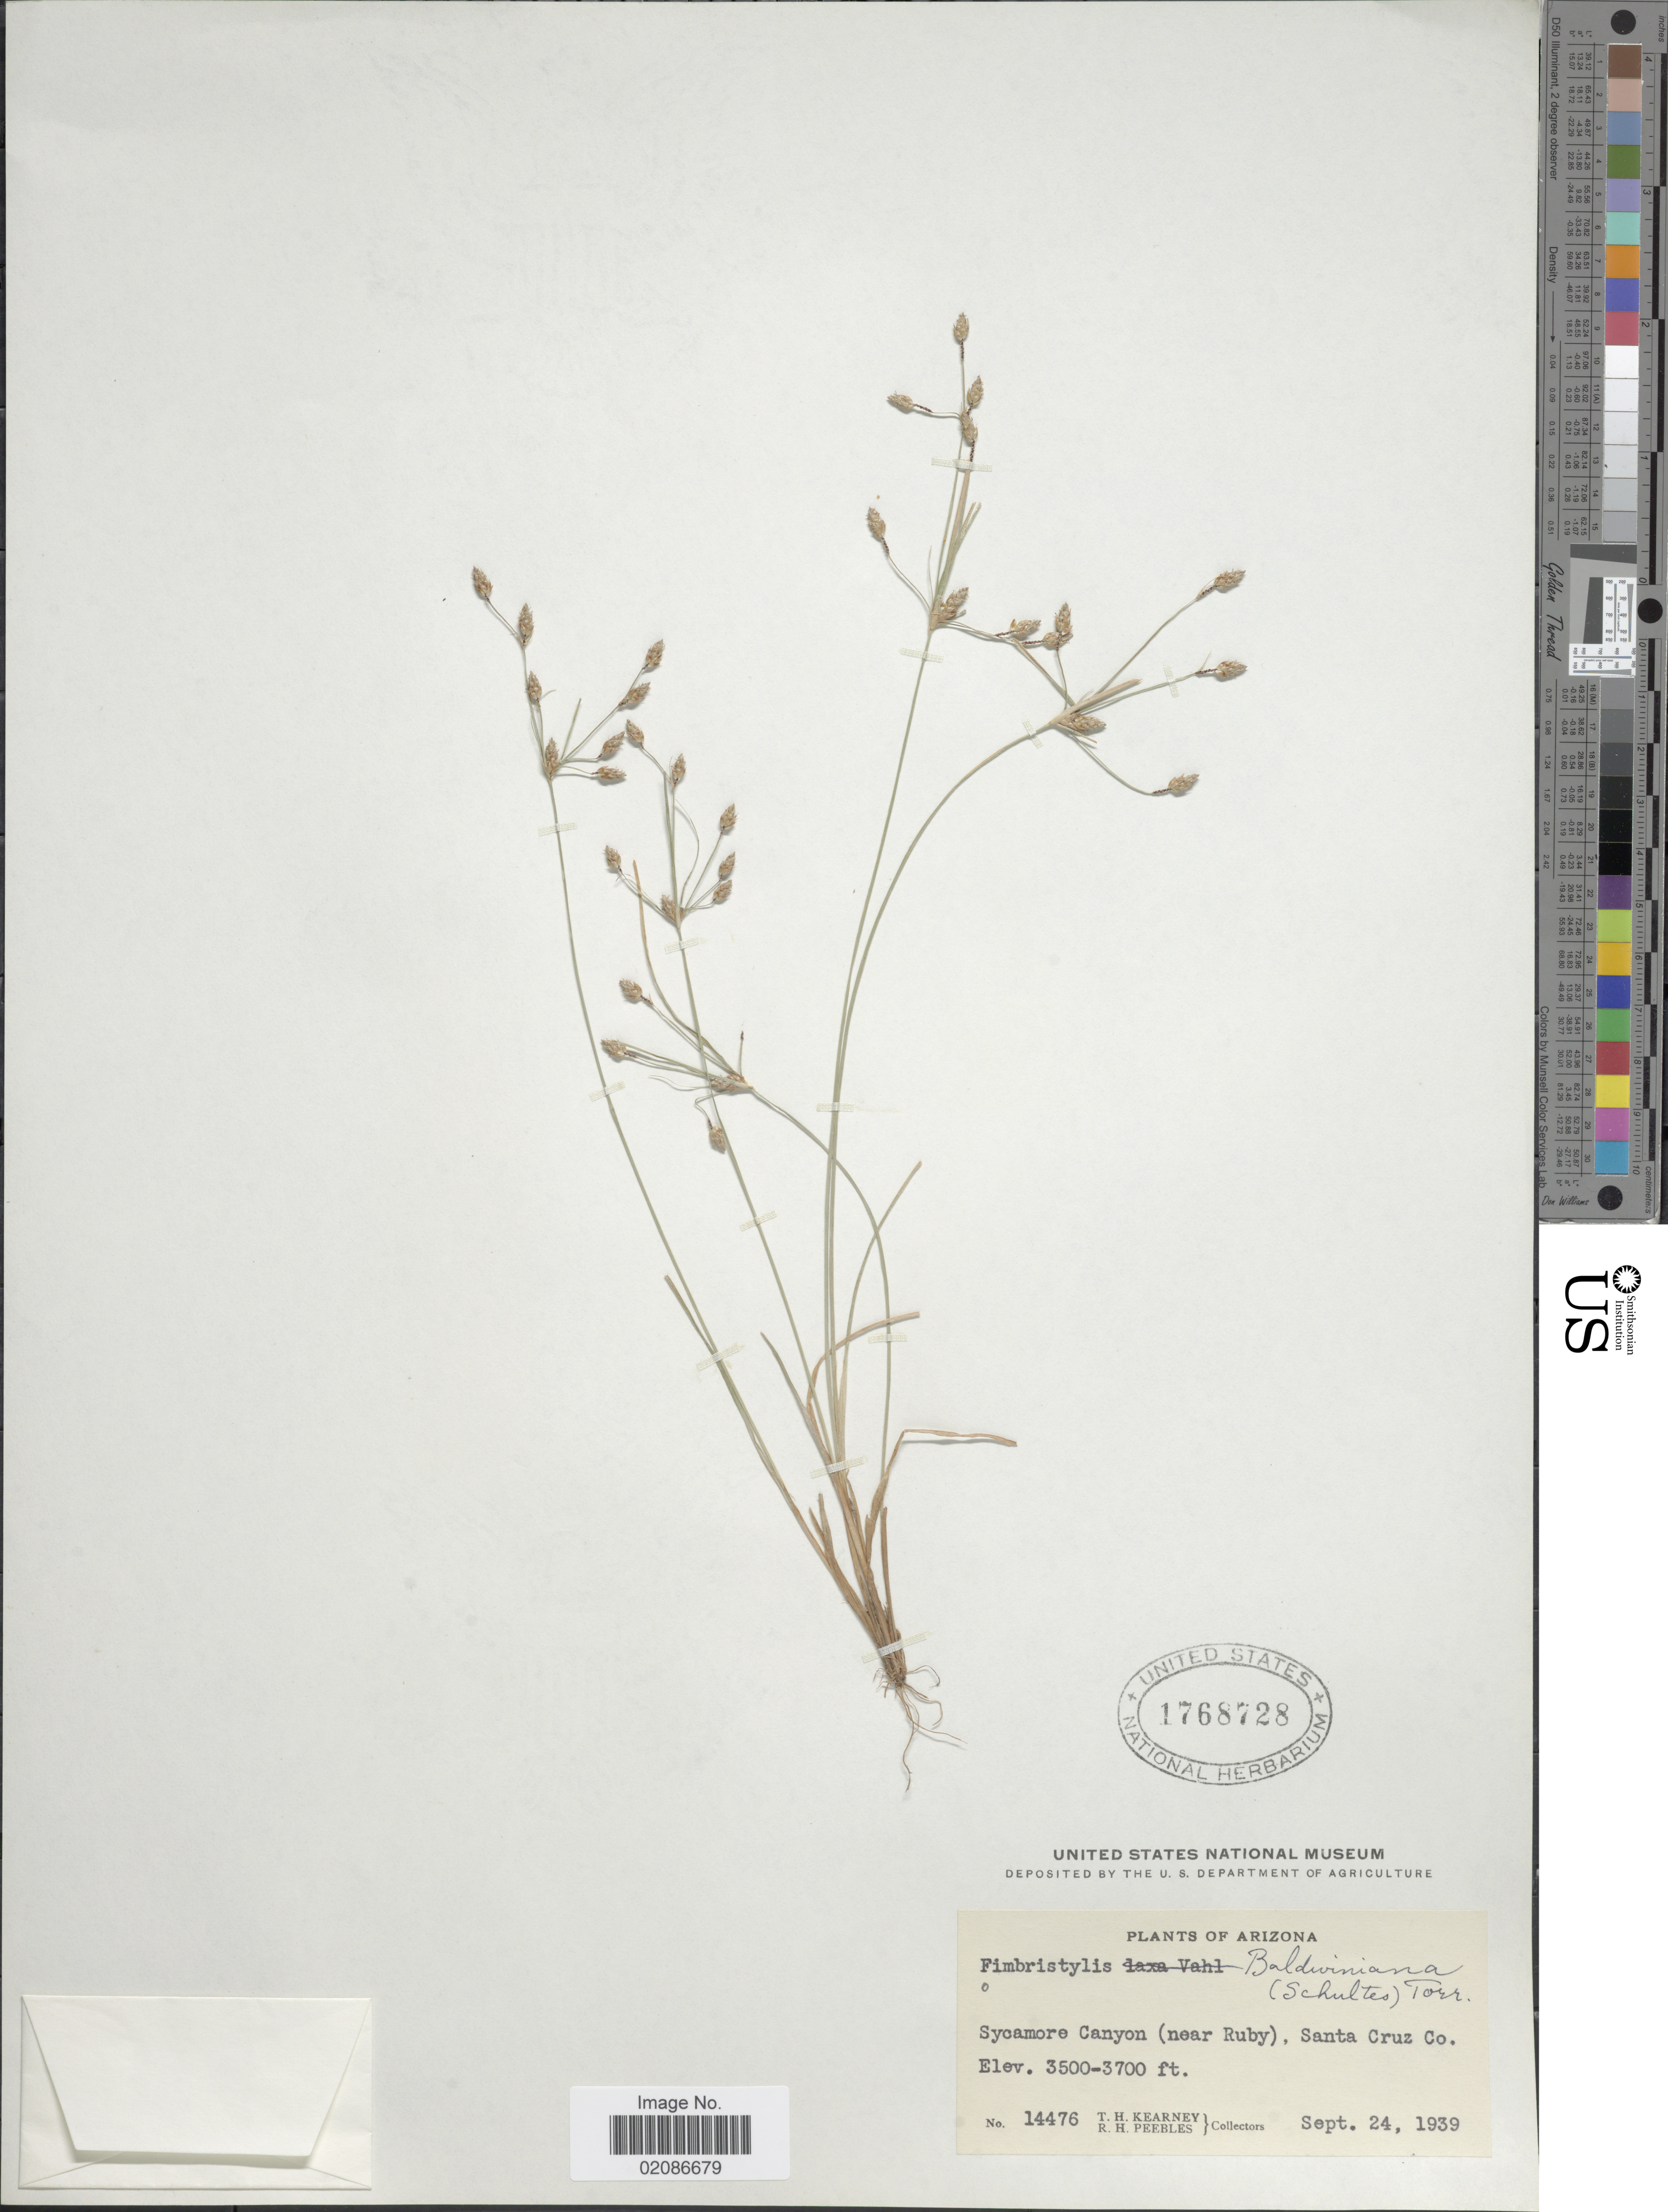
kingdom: Plantae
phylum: Tracheophyta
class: Liliopsida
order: Poales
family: Cyperaceae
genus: Fimbristylis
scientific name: Fimbristylis dichotoma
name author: (L.) Vahl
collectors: T. H. Kearney & R. H. Peebles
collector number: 14476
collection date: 1939-09-24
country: United States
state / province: Arizona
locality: Sycamore Canyon (near Ruby), Santa Cruz Co.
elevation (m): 1067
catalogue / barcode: US 1768728